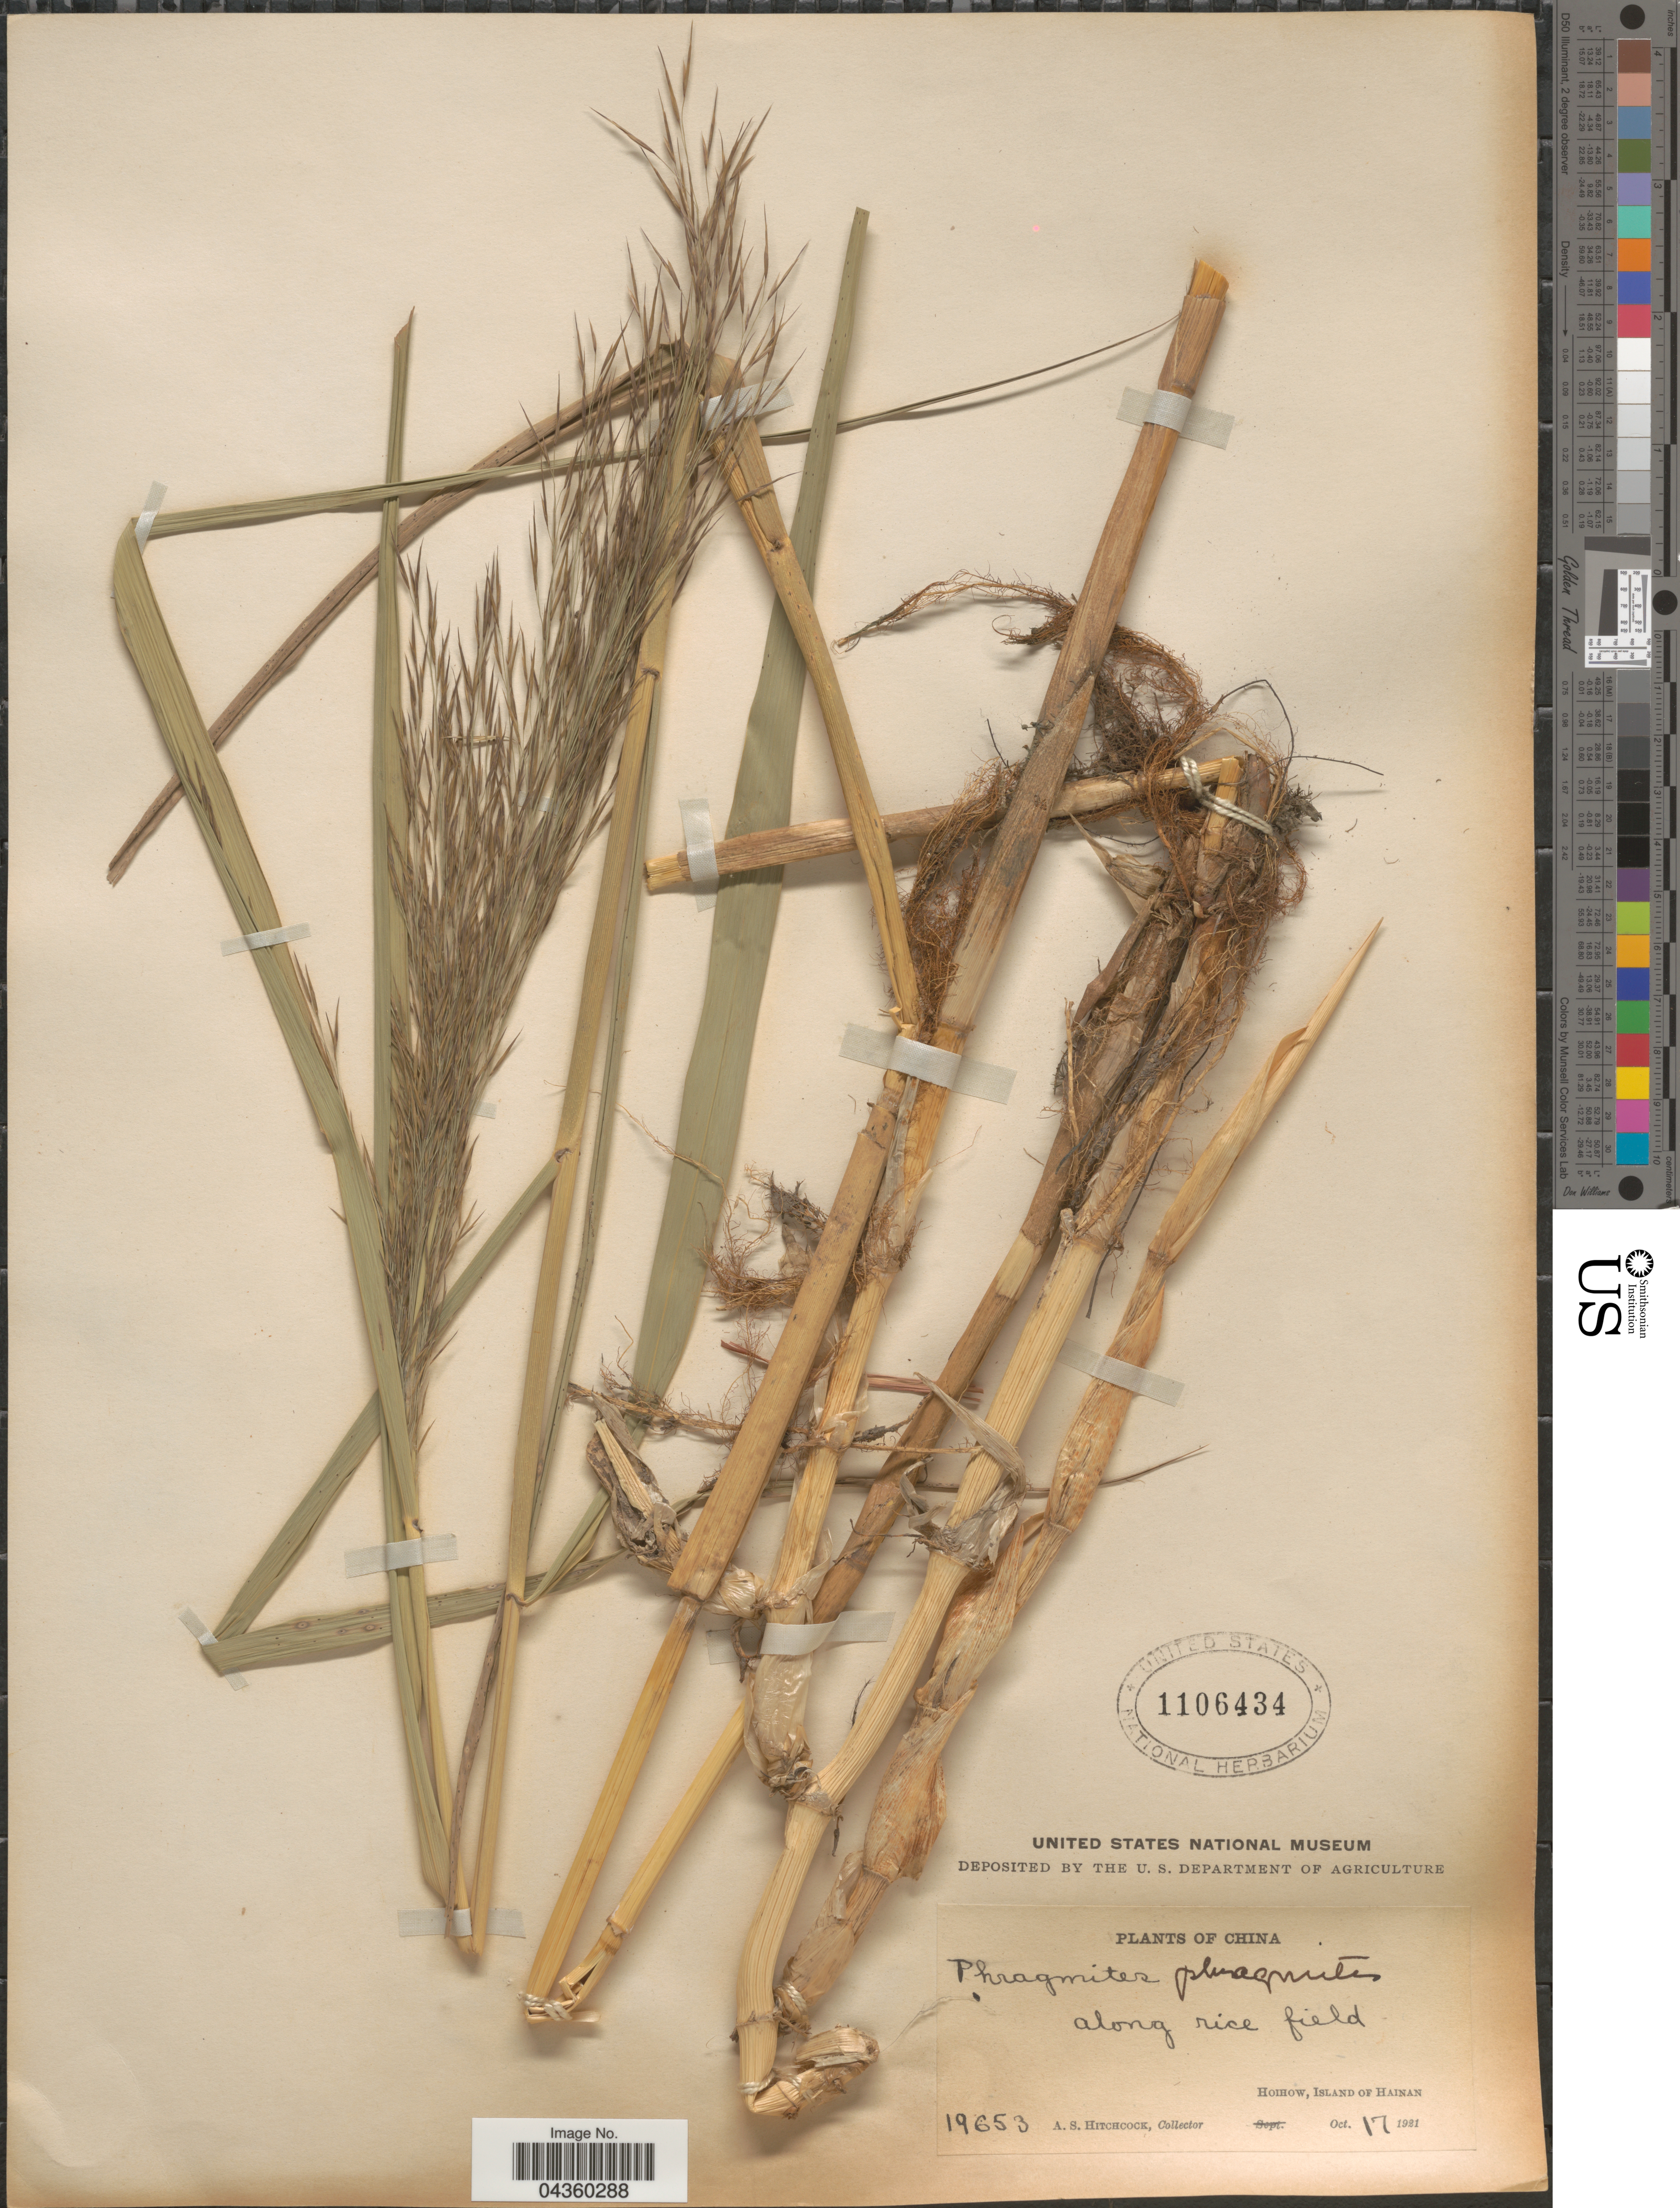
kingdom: Plantae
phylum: Tracheophyta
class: Liliopsida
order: Poales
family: Poaceae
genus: Phragmites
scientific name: Phragmites karka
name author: (Retz.) Trin. ex Steud.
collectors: A. S. Hitchcock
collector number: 19653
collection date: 1921-10-17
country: China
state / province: Hainan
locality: Along rice field. Hoihow, Island of Hainan.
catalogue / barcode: US 1106434